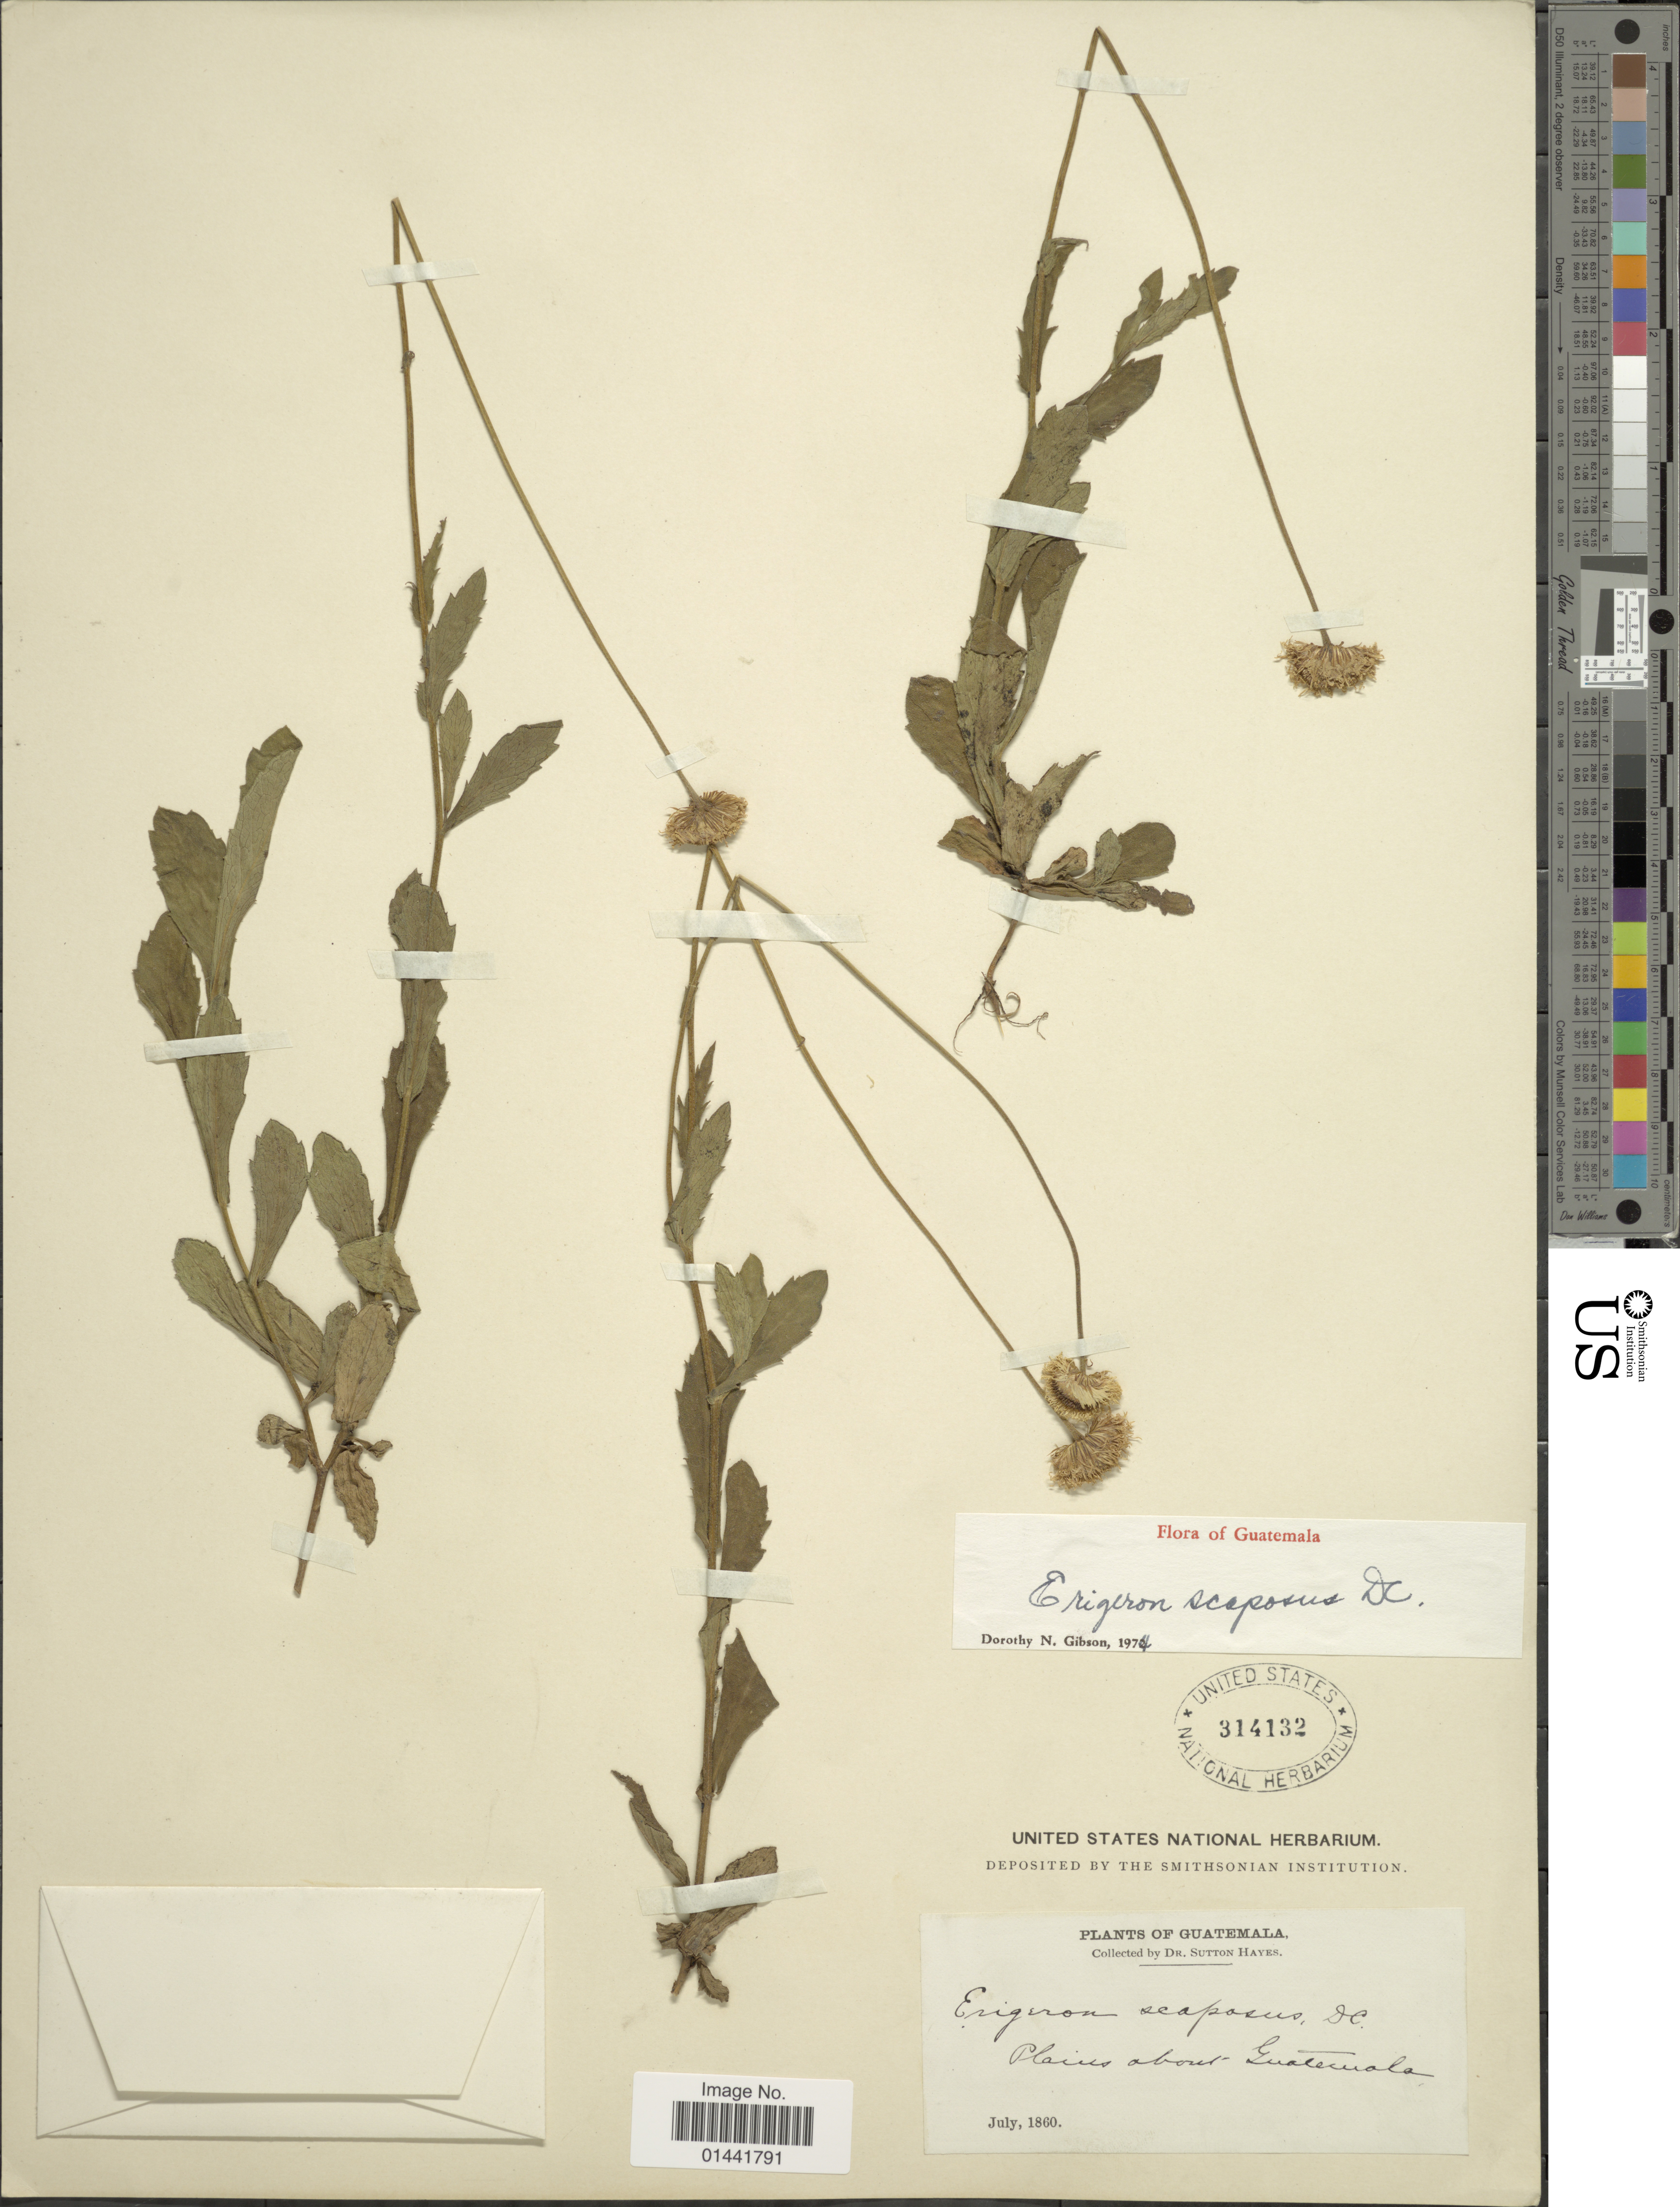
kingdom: Plantae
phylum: Tracheophyta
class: Magnoliopsida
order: Asterales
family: Asteraceae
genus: Erigeron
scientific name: Erigeron scaposus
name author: DC.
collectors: S. Hayes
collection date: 1860-07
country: Guatemala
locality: Plains about Guatemala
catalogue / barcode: US 314132